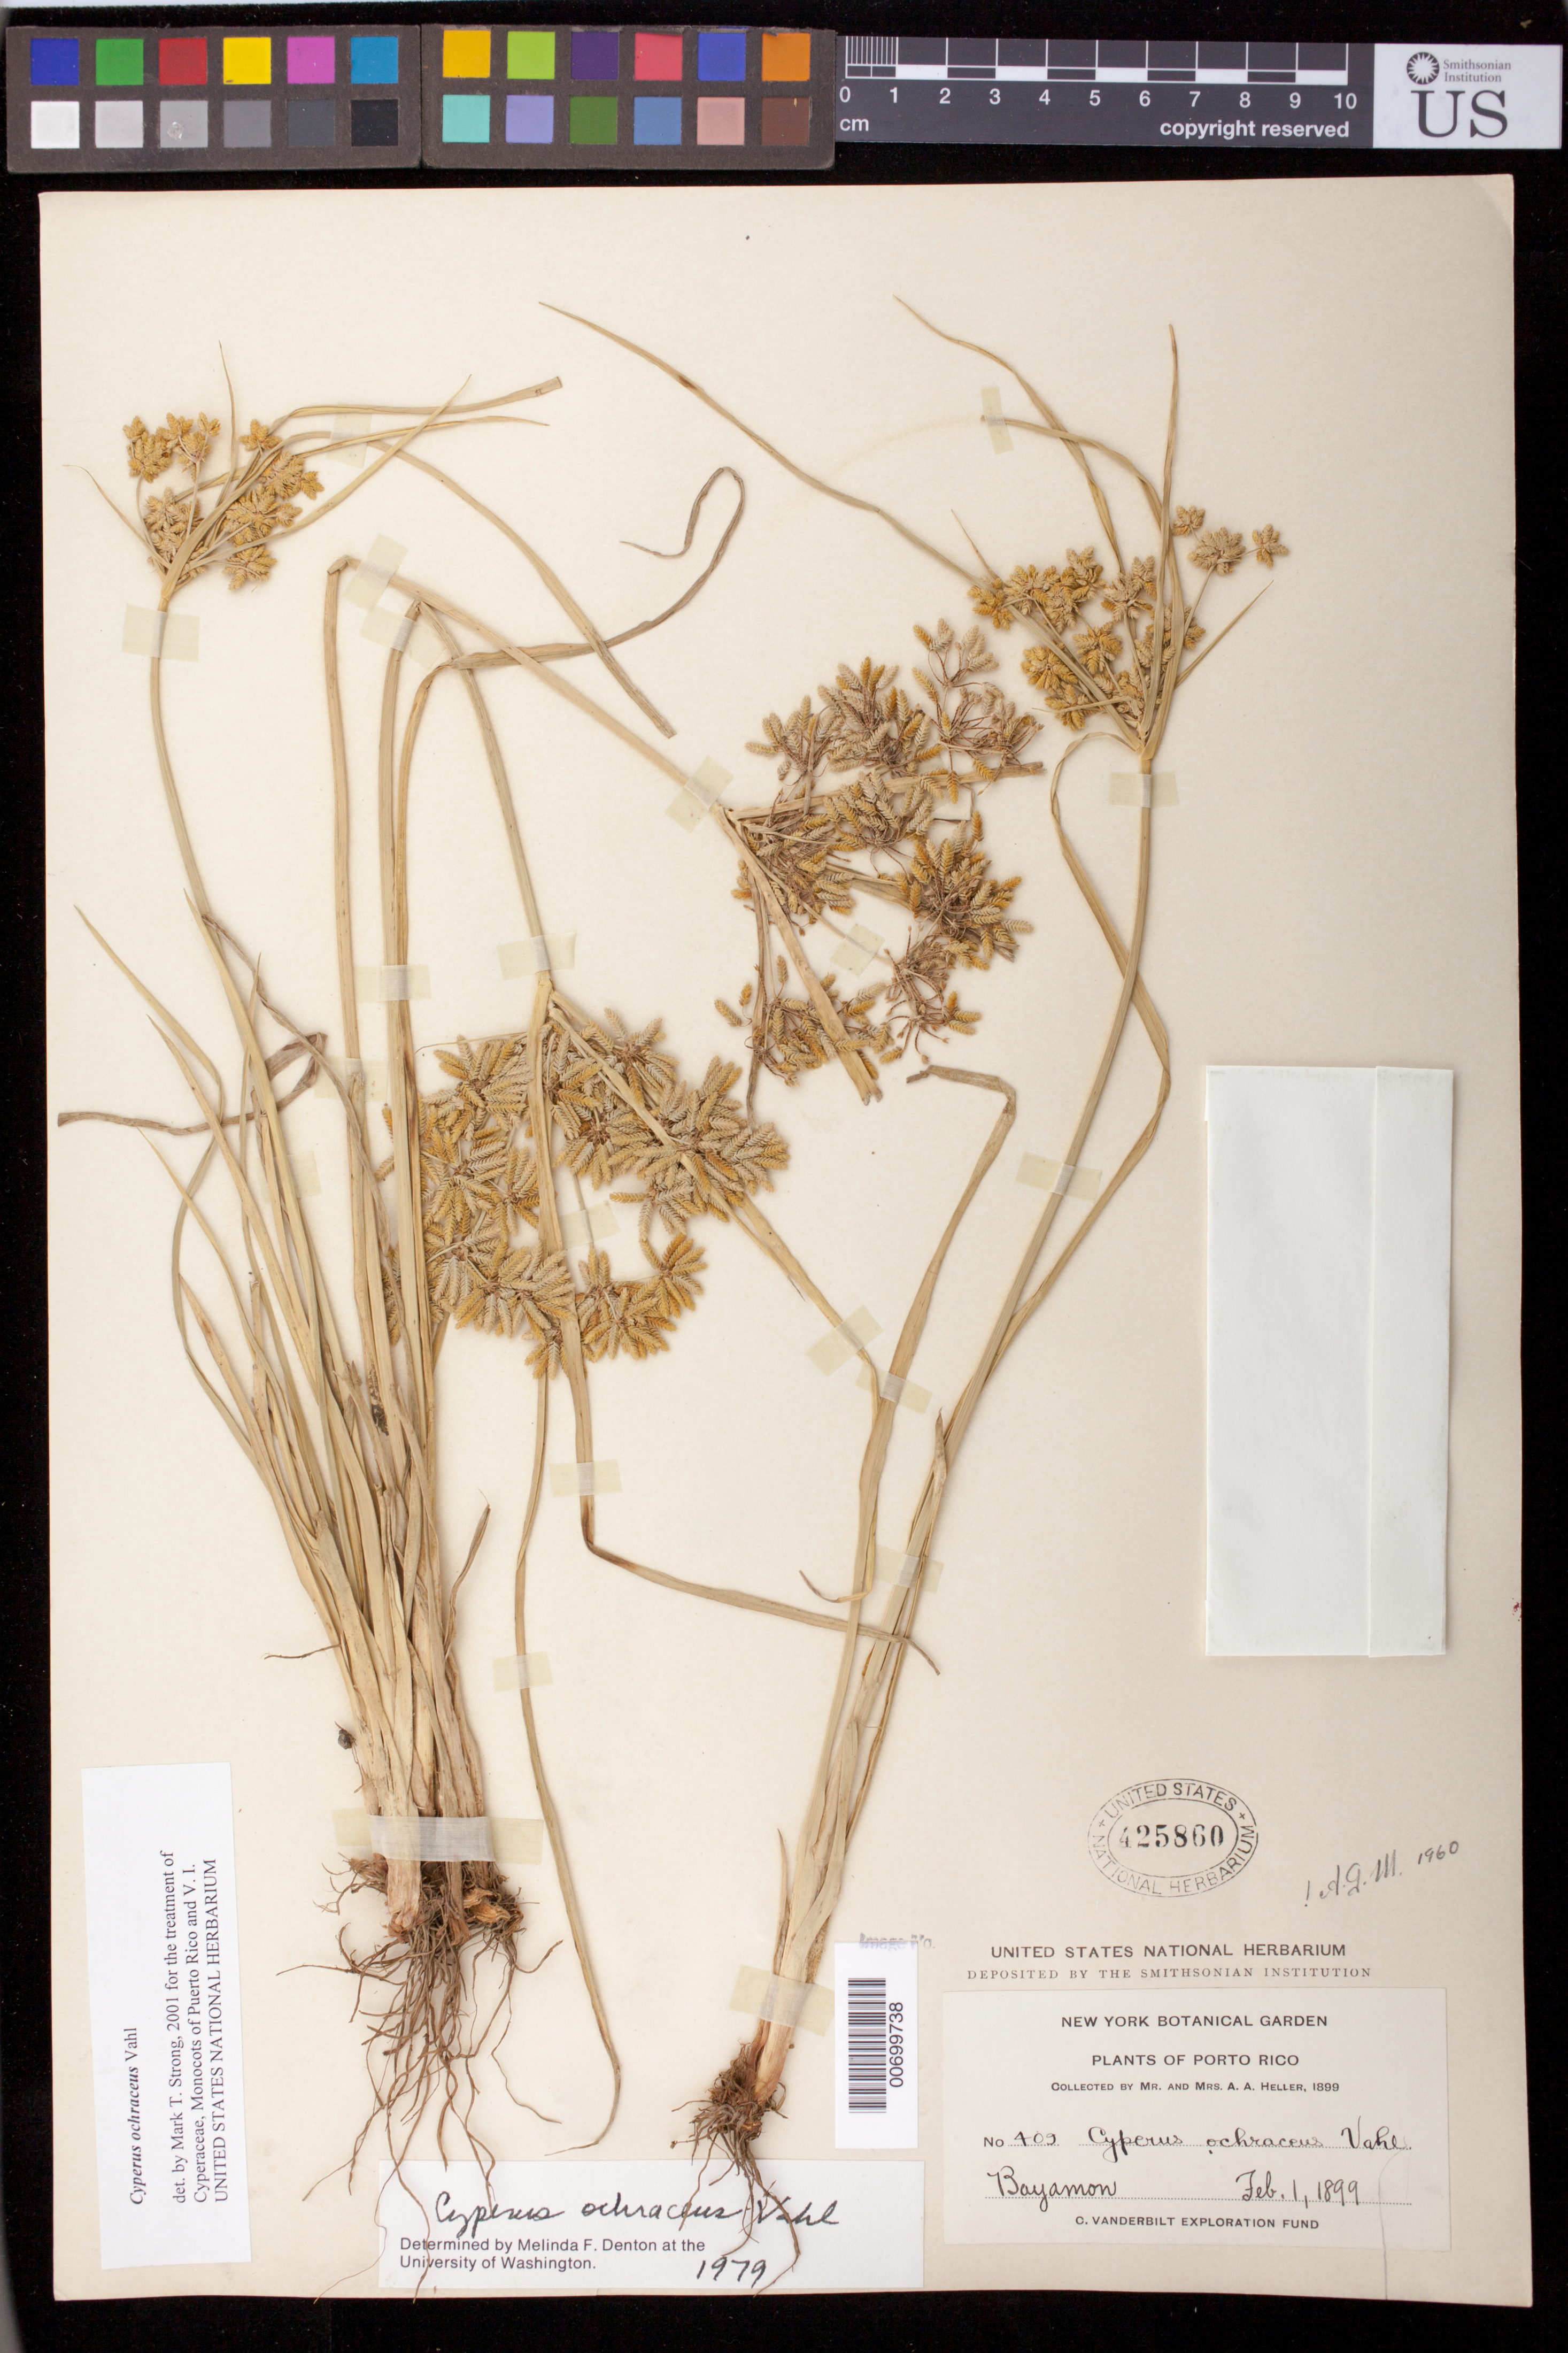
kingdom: Plantae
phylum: Tracheophyta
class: Liliopsida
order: Poales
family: Cyperaceae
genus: Cyperus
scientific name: Cyperus ochraceus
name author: Vahl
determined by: Strong, M. T., (US), Smithsonian Institution - National Museum of Natural History (UNITED STATES)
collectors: A. A. Heller & E. G. Heller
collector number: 409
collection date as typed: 01 Feb 1899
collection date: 1899-02-01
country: Puerto Rico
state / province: Bayamón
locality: Bayamón.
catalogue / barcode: US 425860